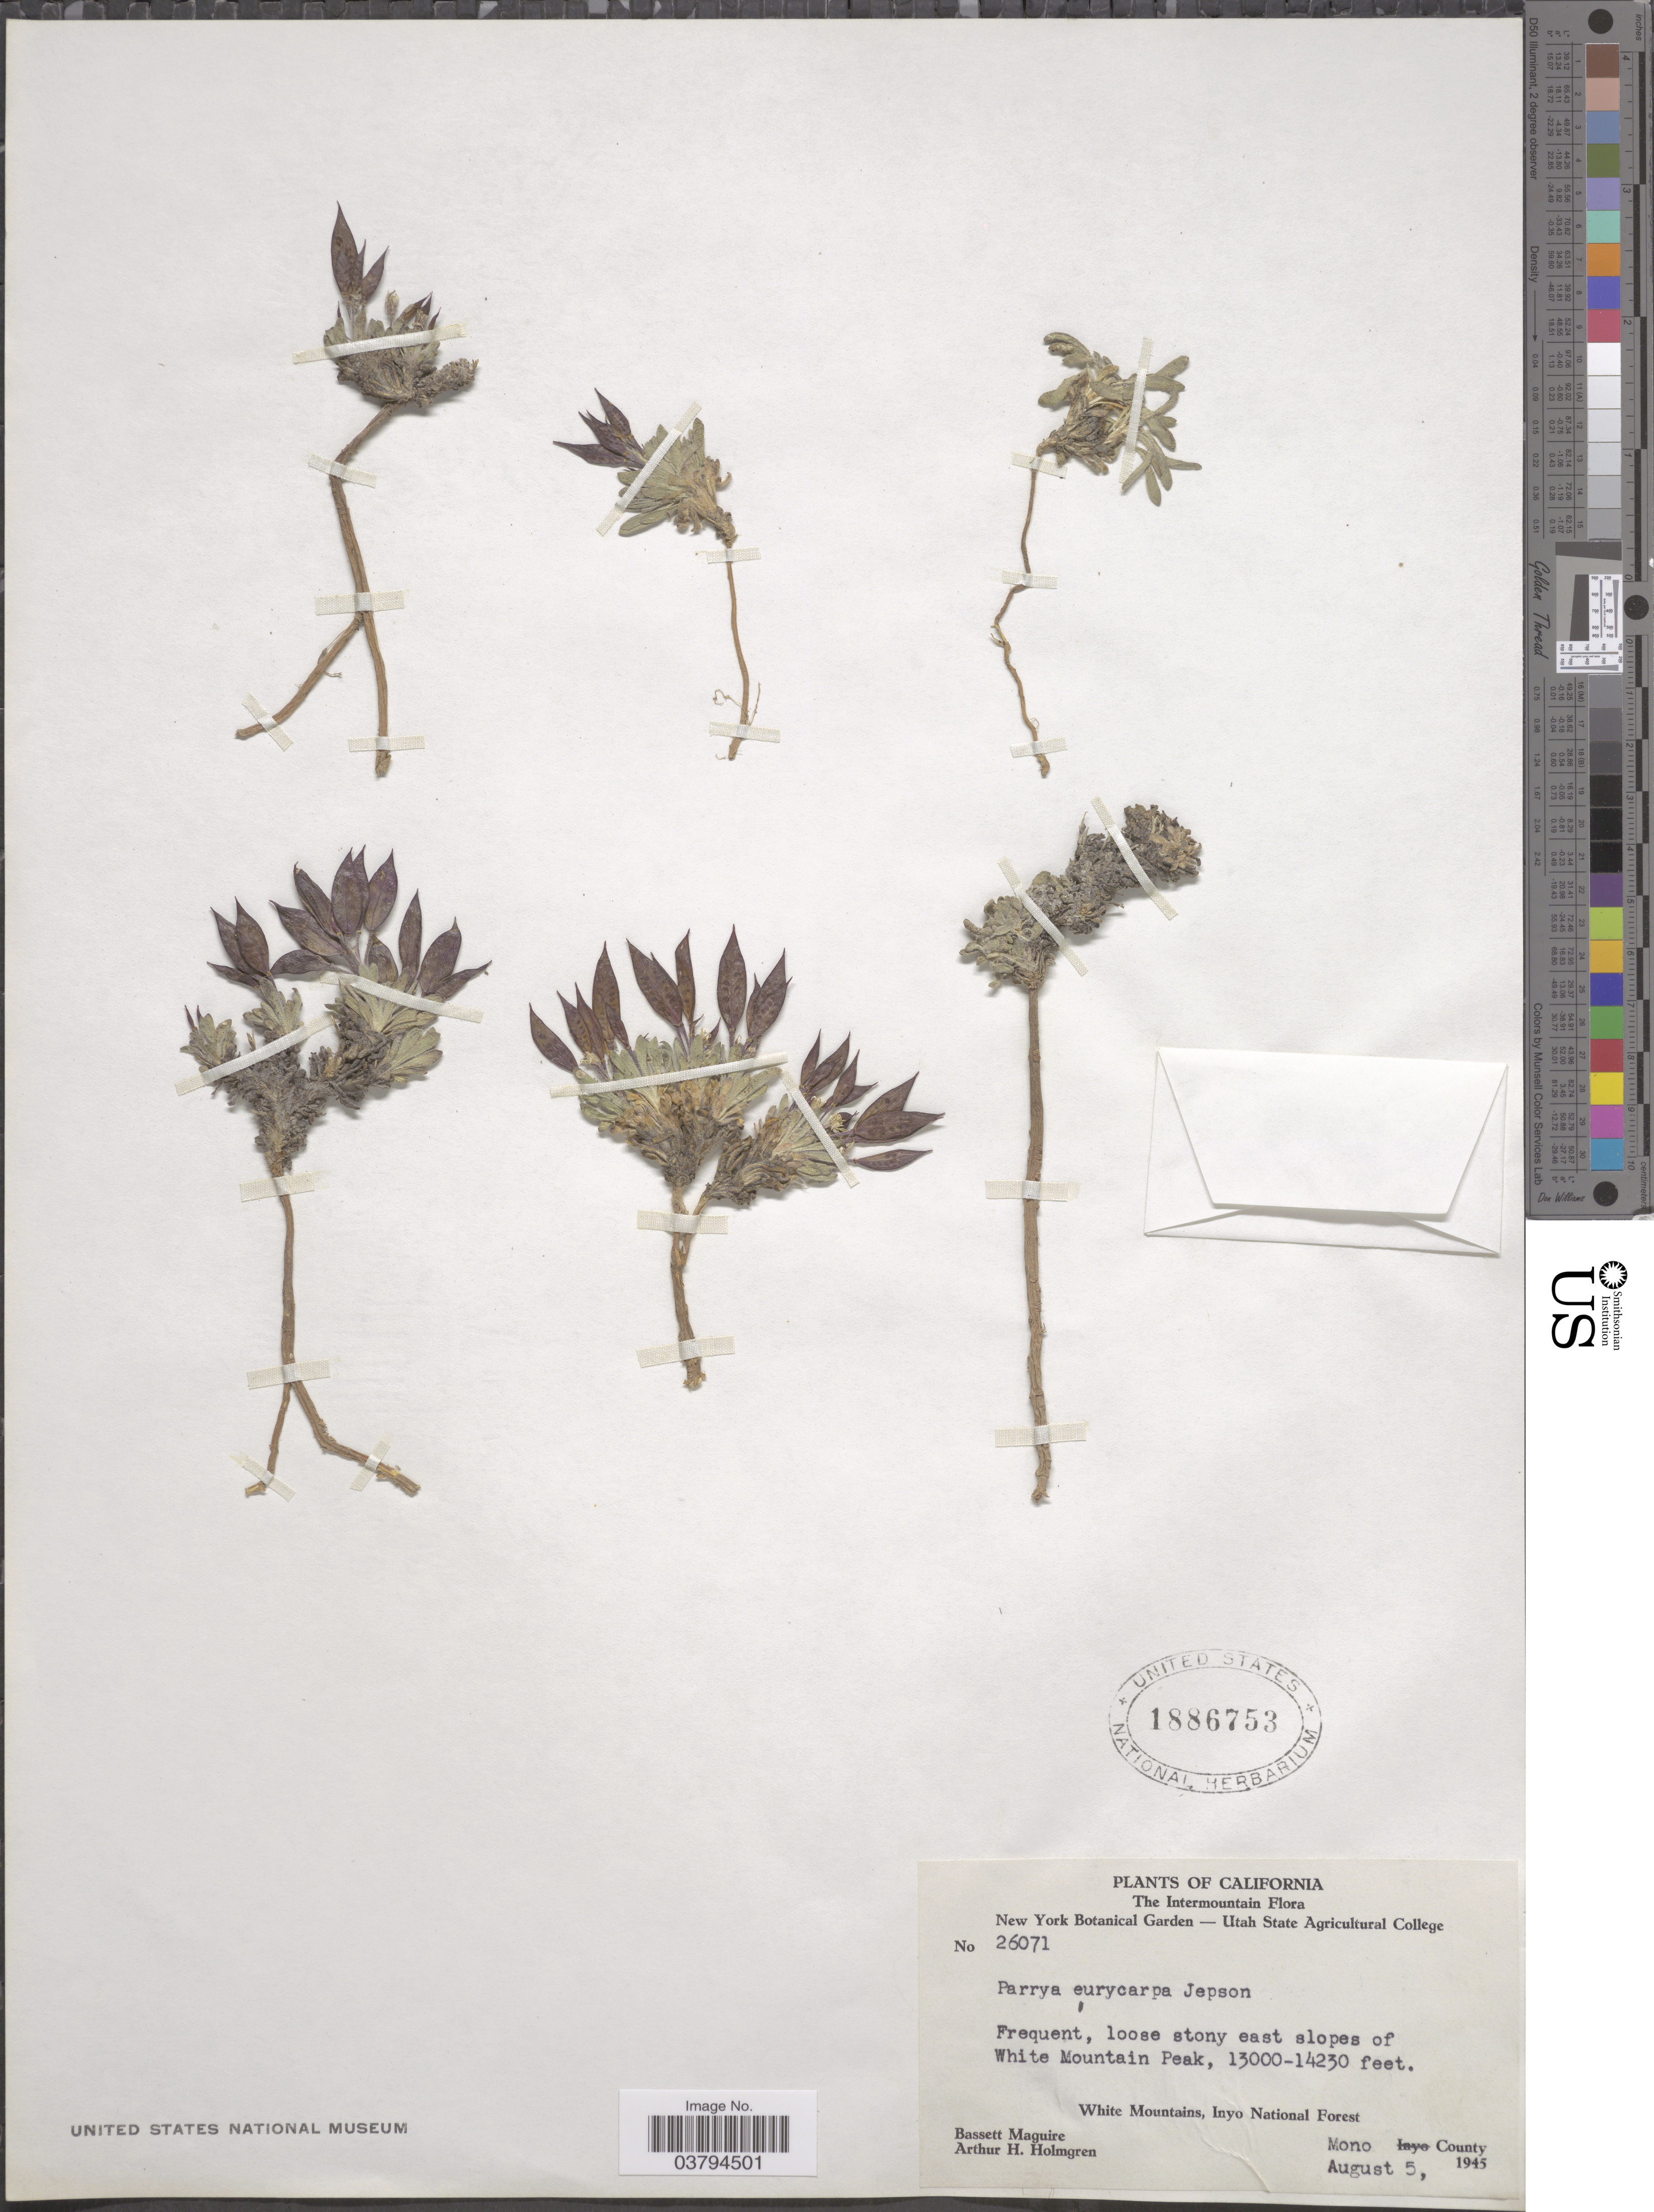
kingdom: Plantae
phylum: Tracheophyta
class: Magnoliopsida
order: Brassicales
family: Brassicaceae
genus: Phoenicaulis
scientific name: Phoenicaulis eurycarpa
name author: (A. Gray) Abrams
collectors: B. Maguire & A. H. Holmgren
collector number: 26071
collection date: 1945-08-05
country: United States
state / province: California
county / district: Mono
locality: Loose stony east slope of White Mountain Peak. White Mountains, Inyo National Forest. Mono County.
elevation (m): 3962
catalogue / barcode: US 1886753